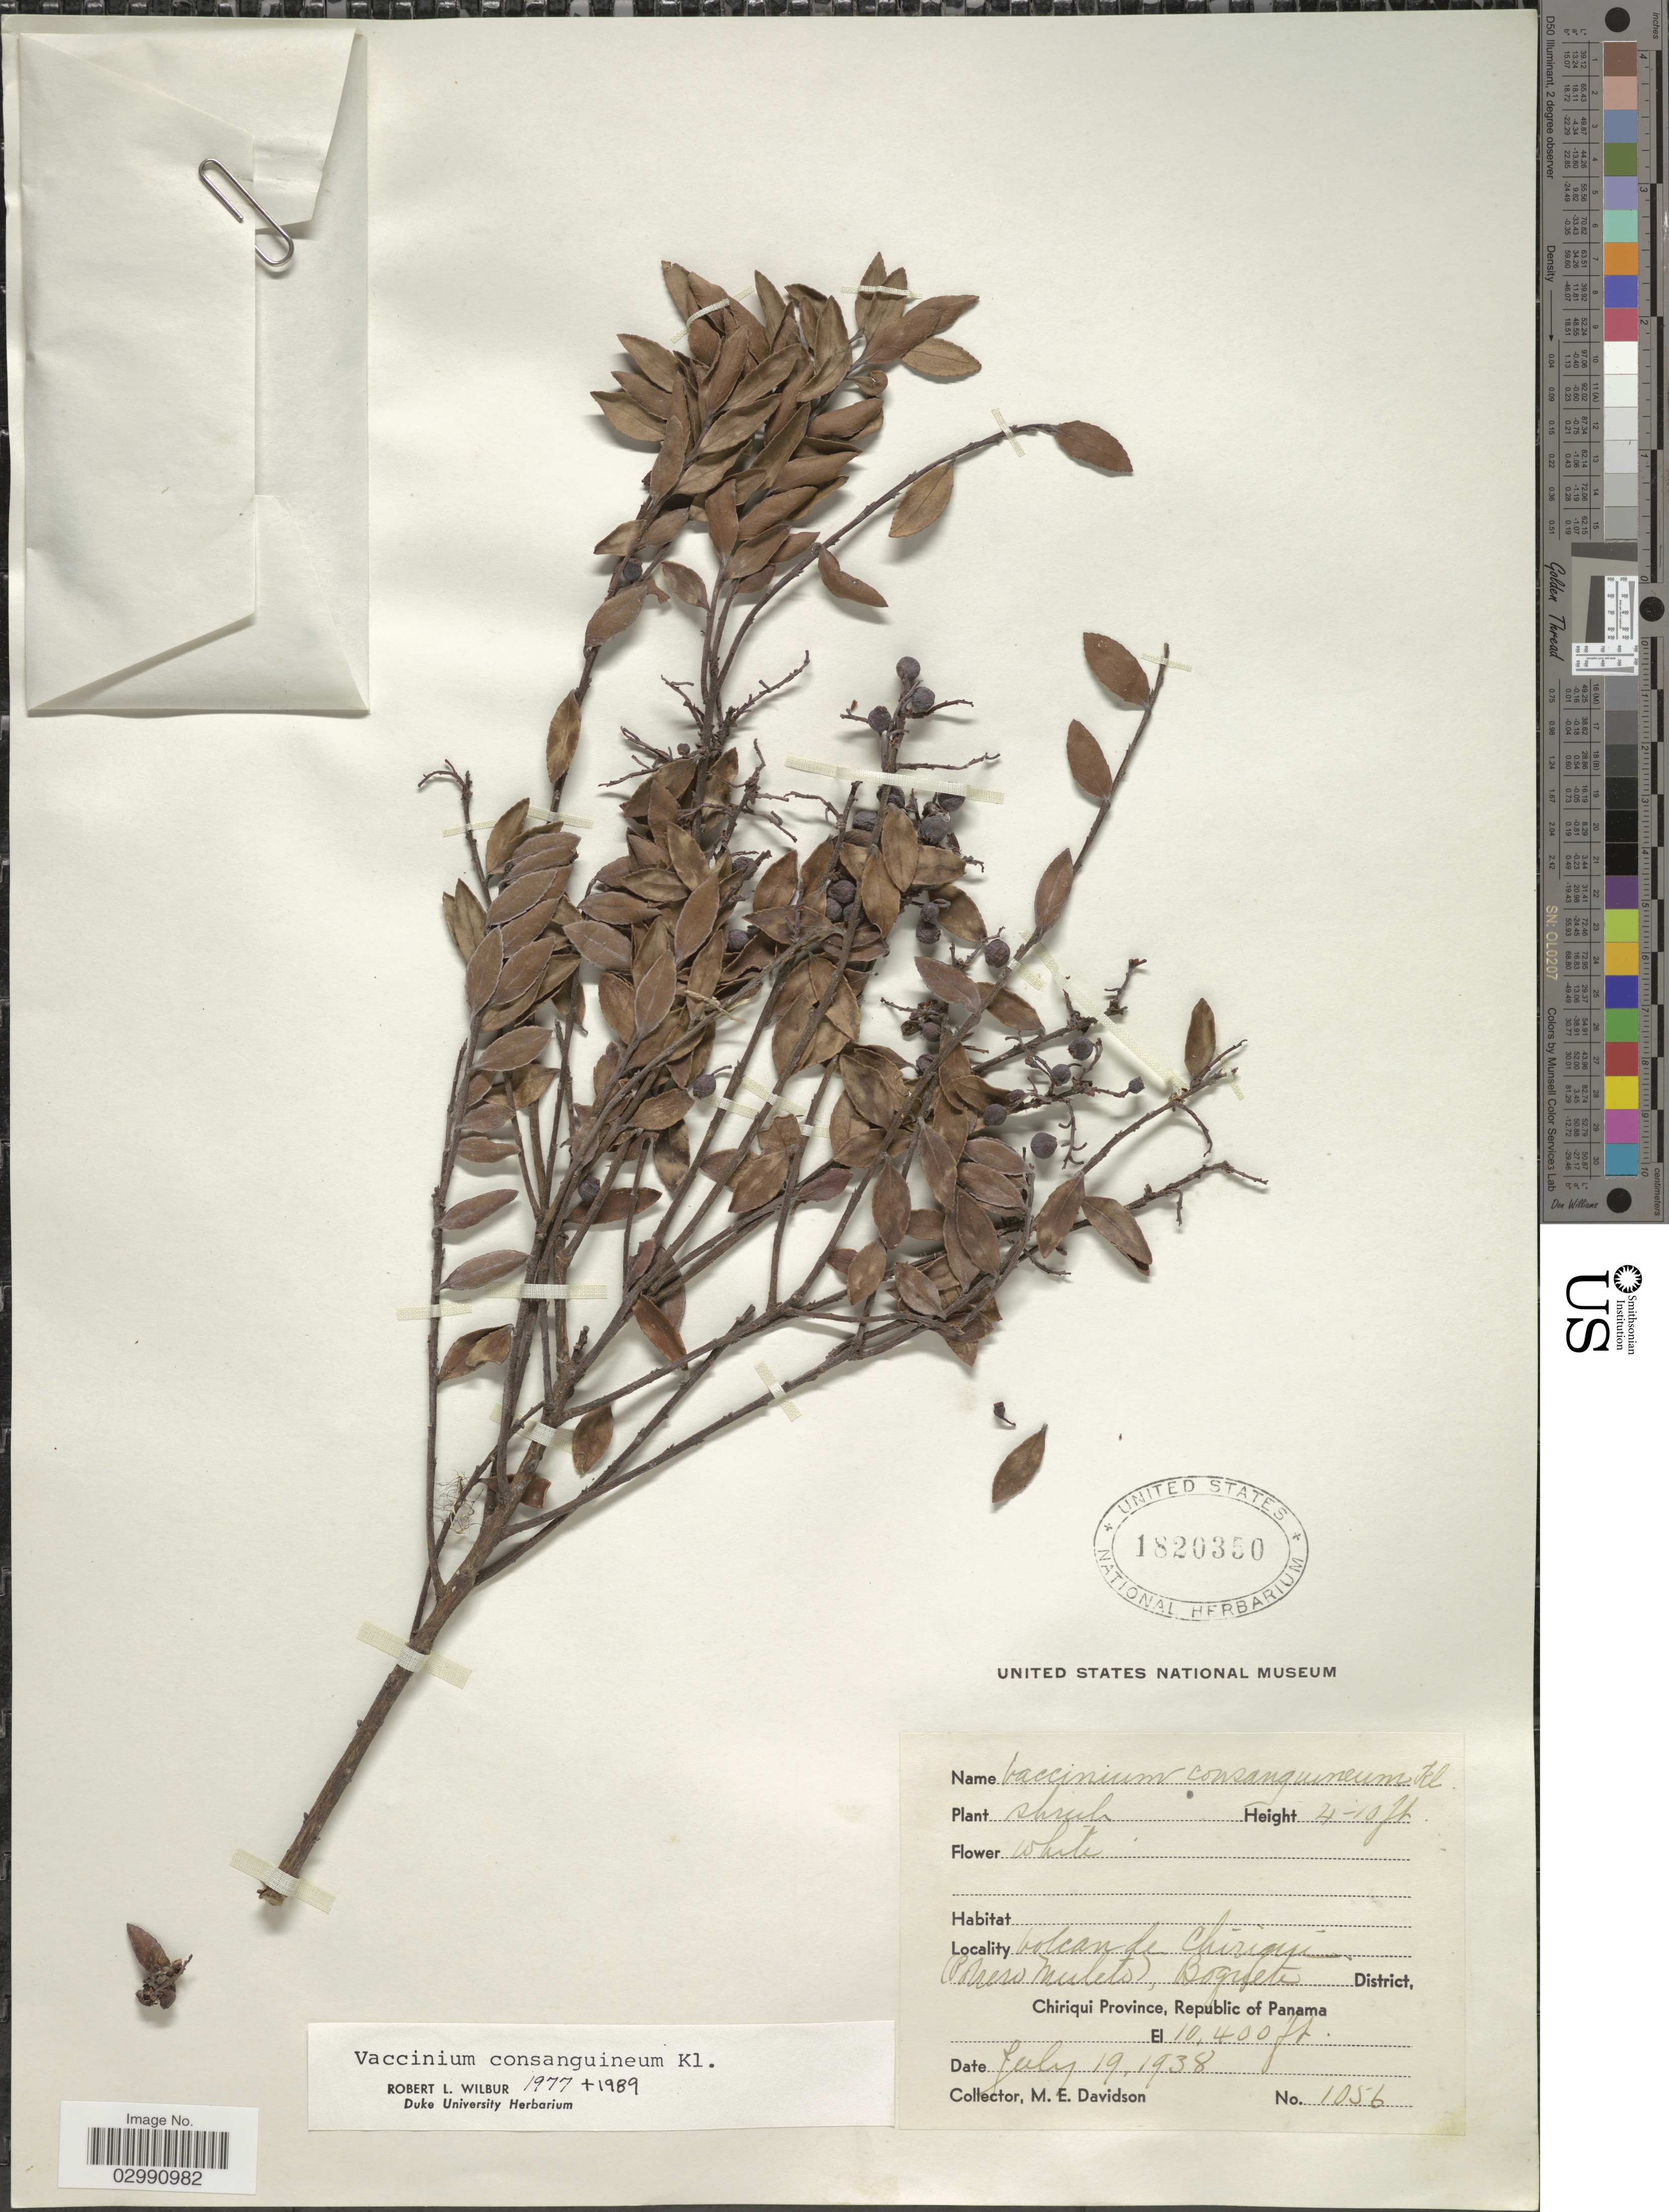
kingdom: Plantae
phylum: Tracheophyta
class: Magnoliopsida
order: Ericales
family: Ericaceae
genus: Vaccinium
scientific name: Vaccinium consanguineum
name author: Klotzsch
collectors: M. E. Davidson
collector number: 1056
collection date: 1938-07-19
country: Panama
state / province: Chiriqui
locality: Volcan de Chiriqui. (Potrero Muleto), Boquete District.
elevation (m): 3170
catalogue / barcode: US 1820350